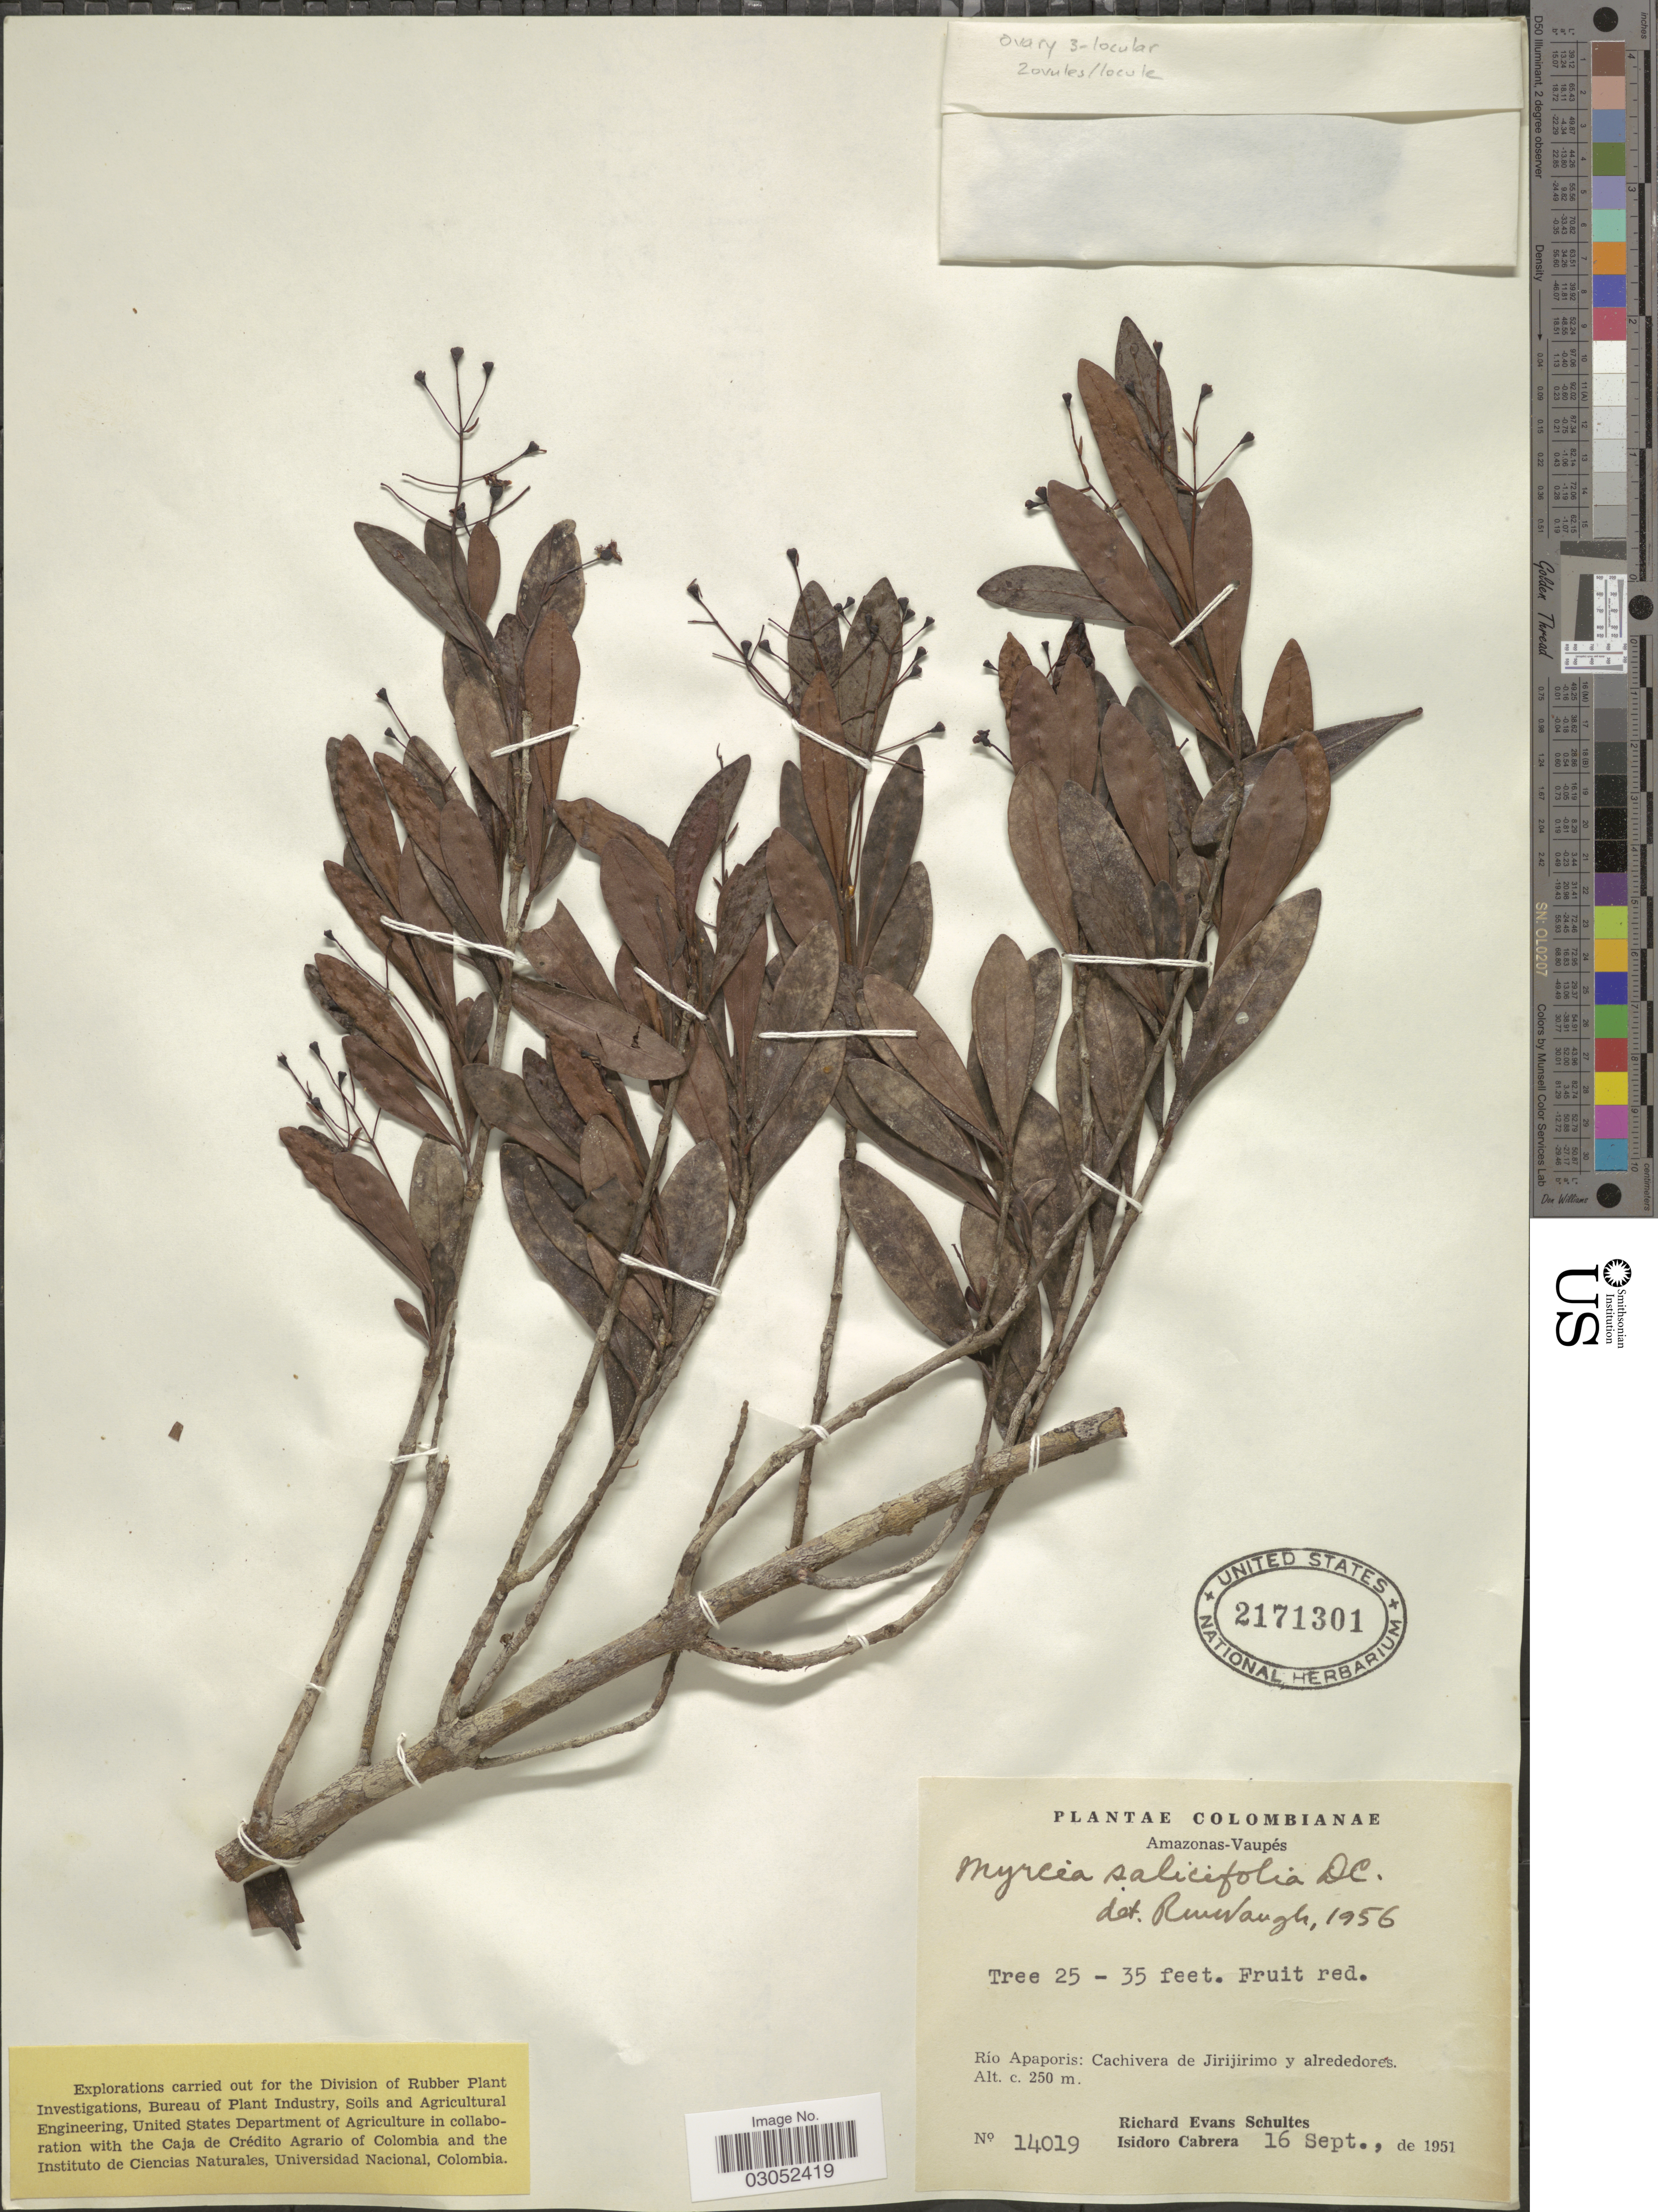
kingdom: Plantae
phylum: Tracheophyta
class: Magnoliopsida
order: Myrtales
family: Myrtaceae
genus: Myrcia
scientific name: Myrcia salicifolia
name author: DC.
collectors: R. E. Schultes & I. Cabrera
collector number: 14019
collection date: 1951-09-16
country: Colombia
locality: Amazonas-Vaupés. Río Apaporis: Cachivera de Jirijirimo y alrededores.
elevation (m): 250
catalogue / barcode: US 2171301